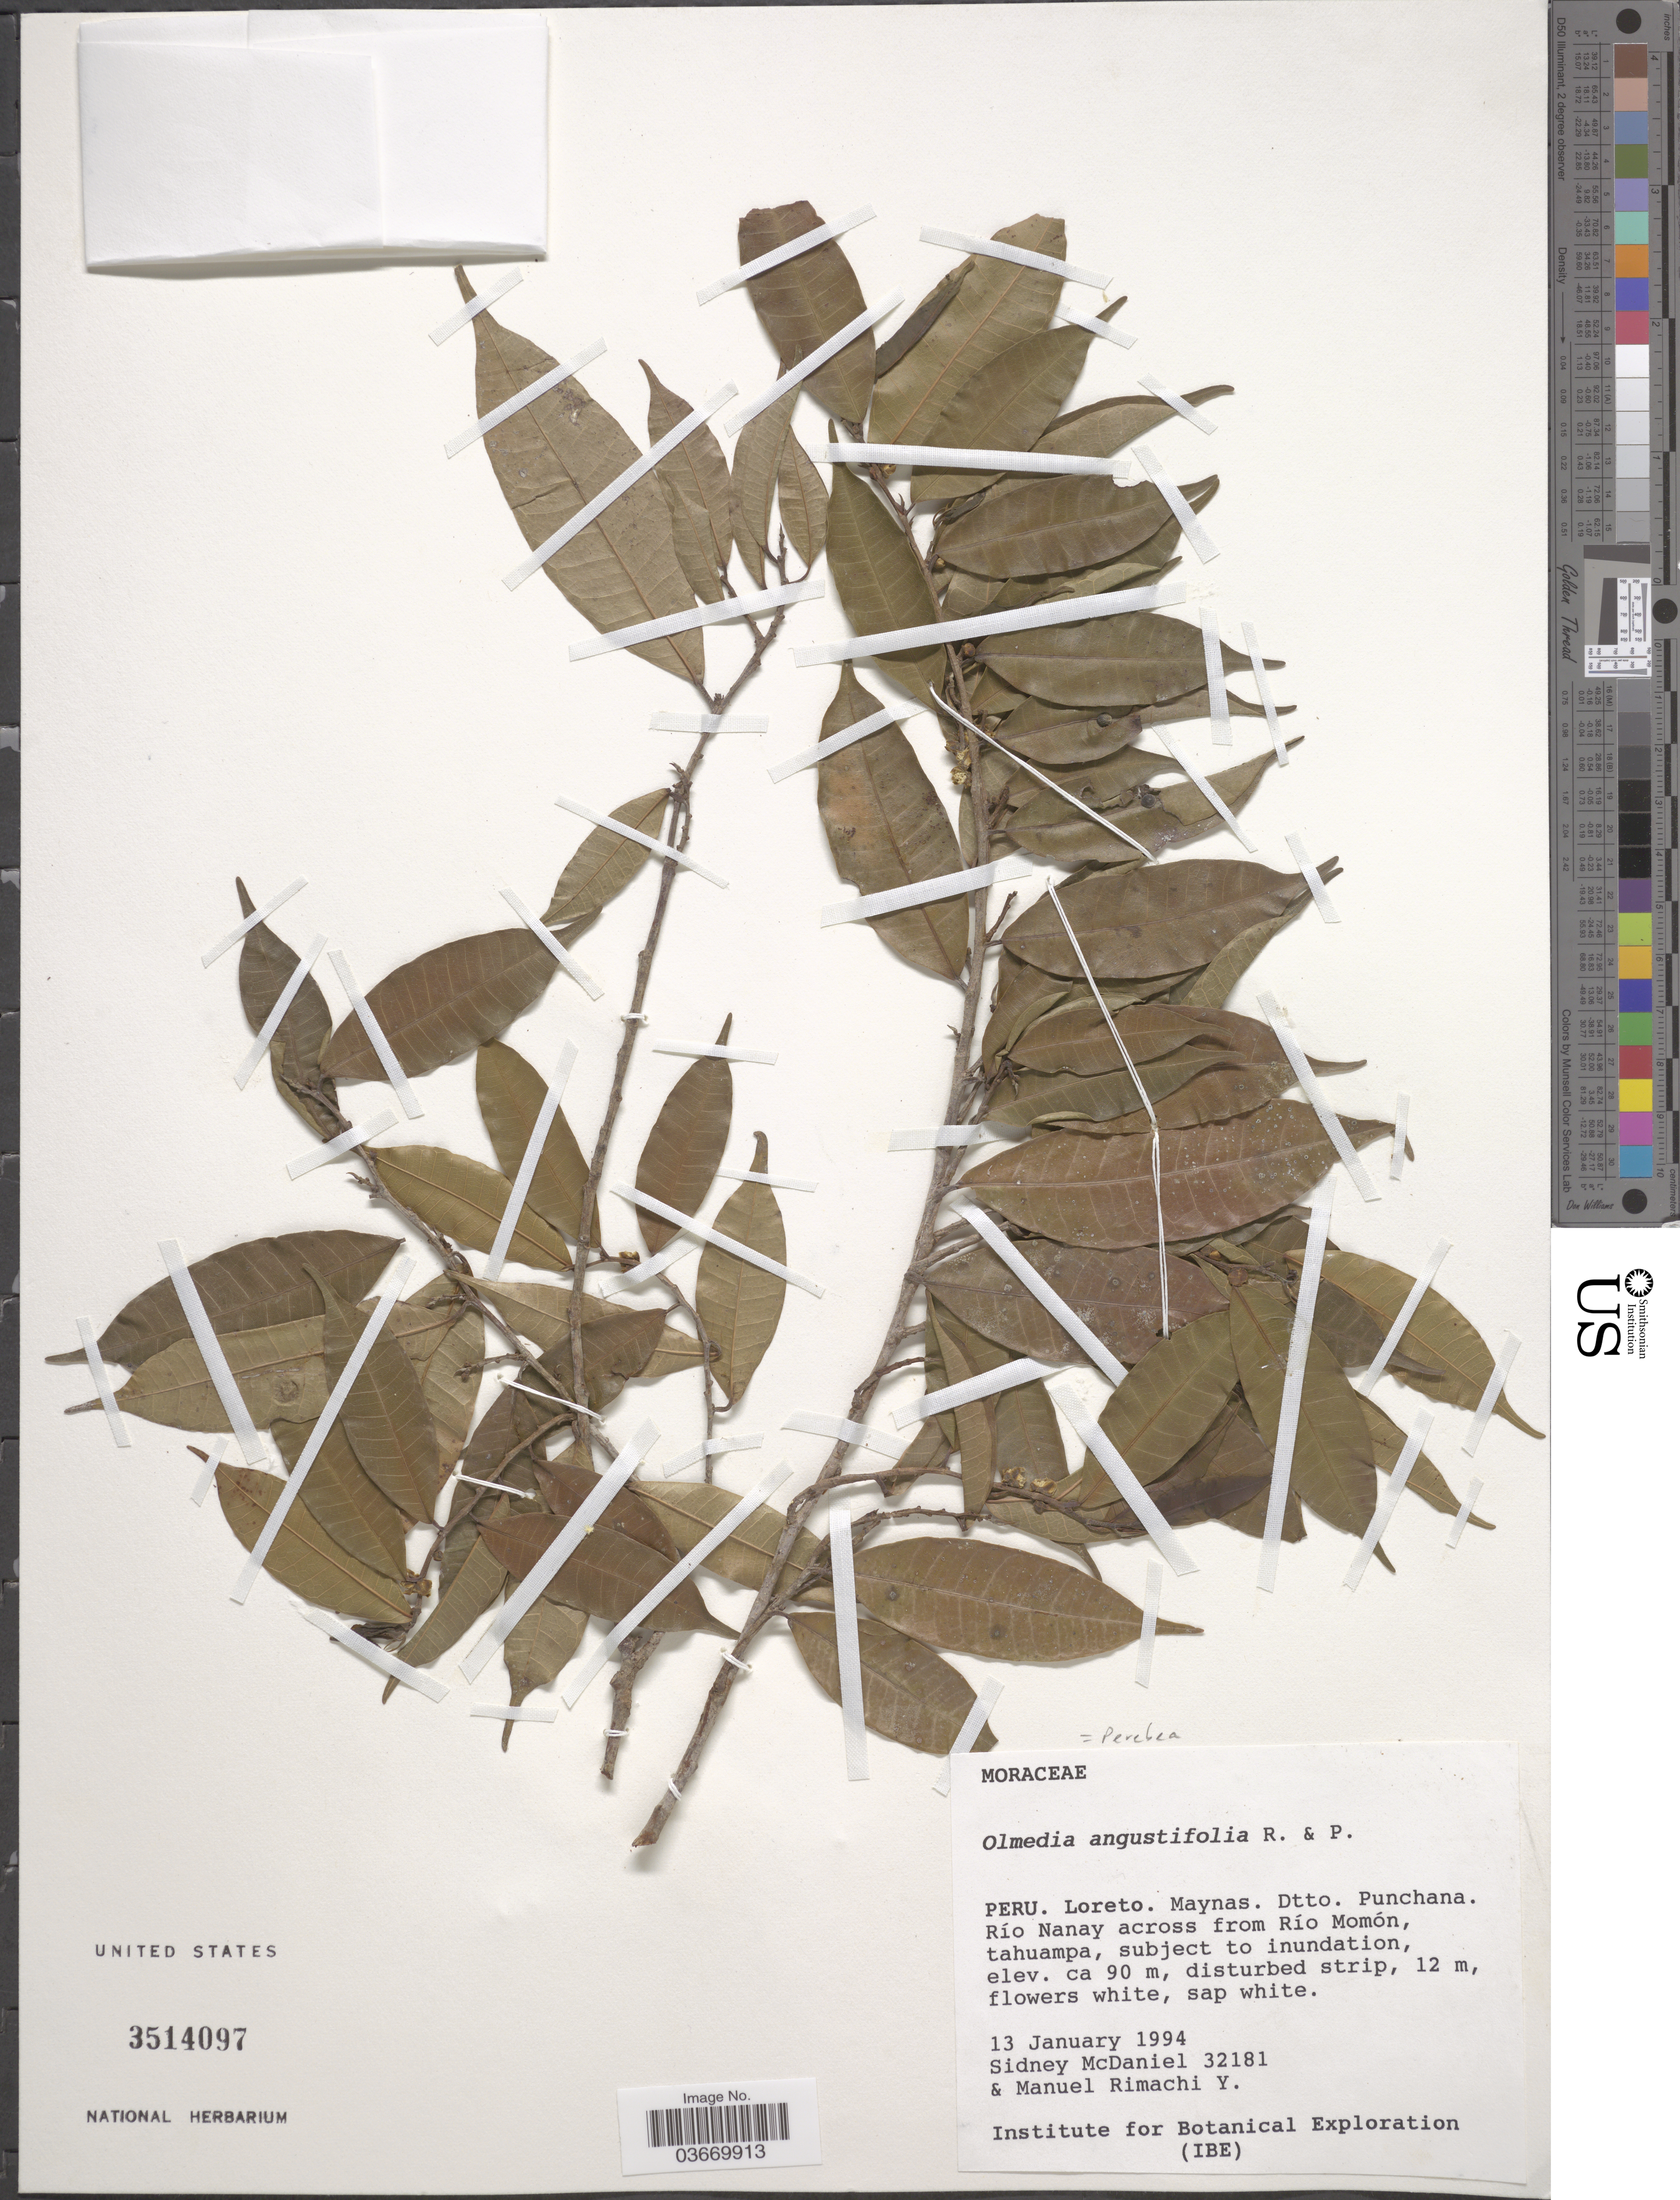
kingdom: Plantae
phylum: Tracheophyta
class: Magnoliopsida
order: Rosales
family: Moraceae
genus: Perebea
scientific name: Perebea angustifolia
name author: (Poepp. & Endl.) C.C. Berg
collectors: S. McDaniel & M. Rimachi Y.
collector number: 32181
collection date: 1994-01-13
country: Peru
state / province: Loreto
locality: Maynas. Dtto. Punchana. Río Nanay across from Río Momón.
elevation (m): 90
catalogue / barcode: US 3514097